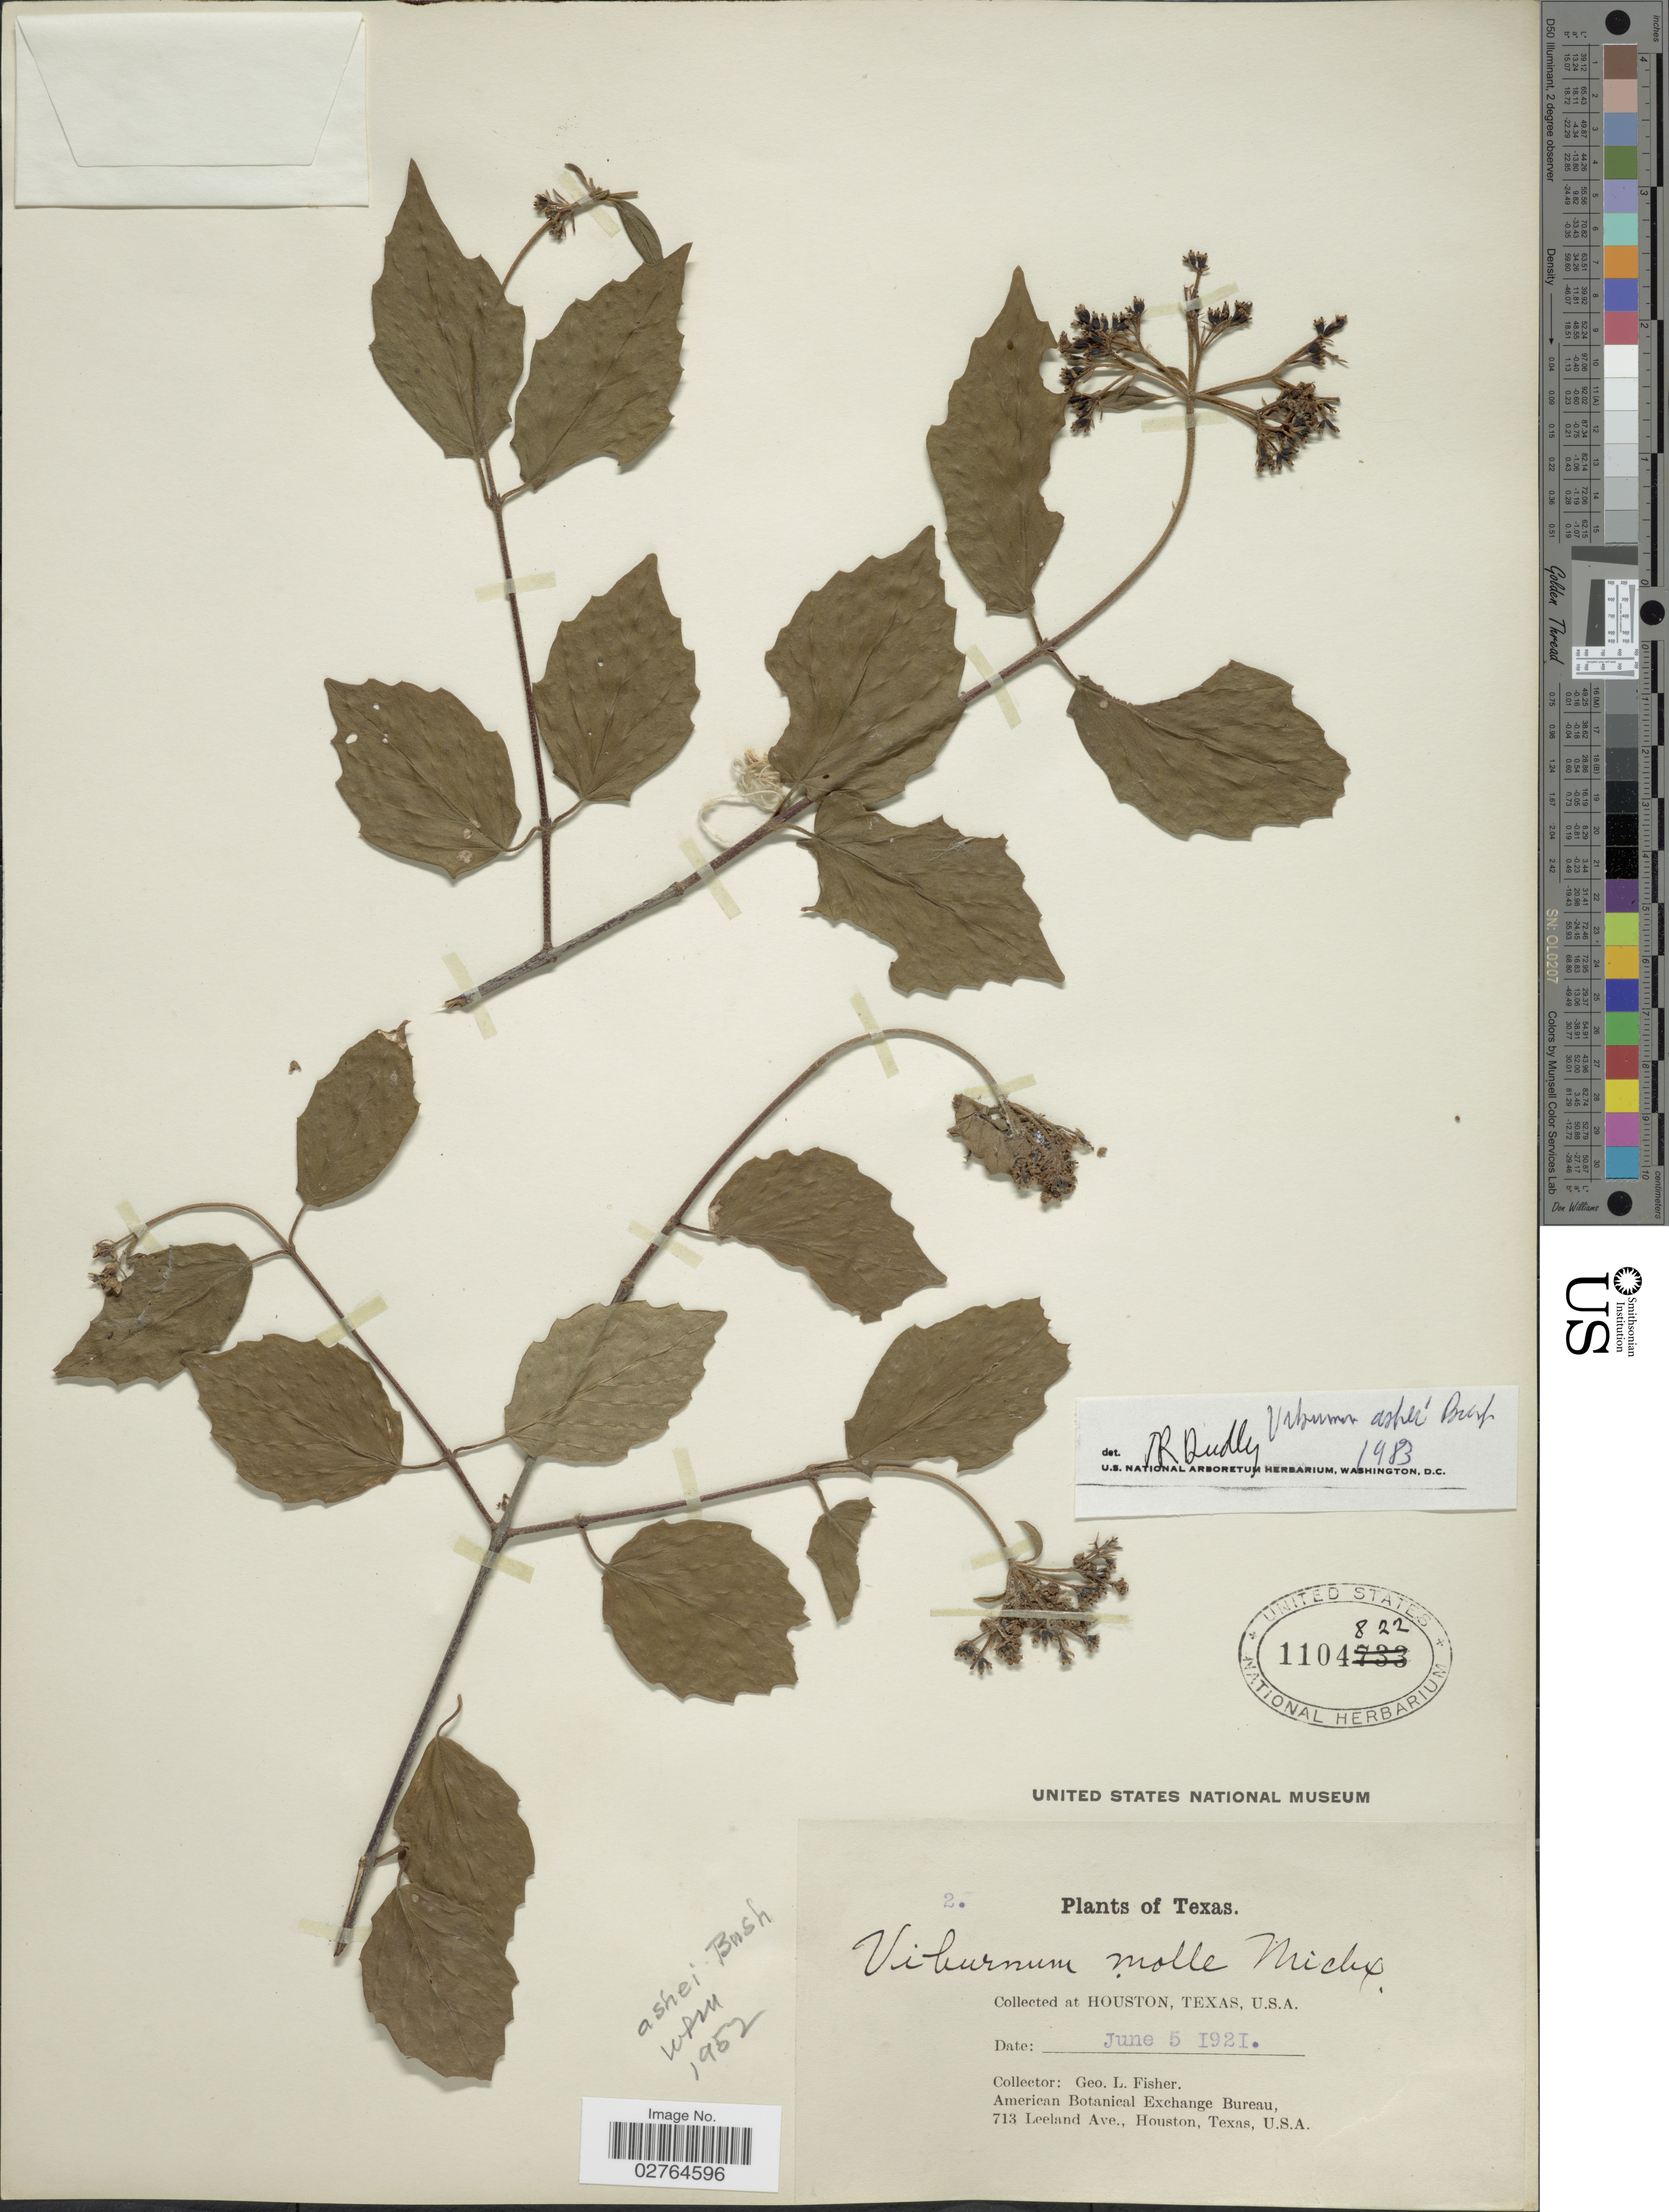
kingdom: Plantae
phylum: Tracheophyta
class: Magnoliopsida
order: Dipsacales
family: Viburnaceae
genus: Viburnum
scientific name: Viburnum scabrellum var. ashei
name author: (Bush) McAtee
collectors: G. L. Fisher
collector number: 2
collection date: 1921-06-05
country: United States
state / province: Texas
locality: Houston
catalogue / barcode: US 1104822